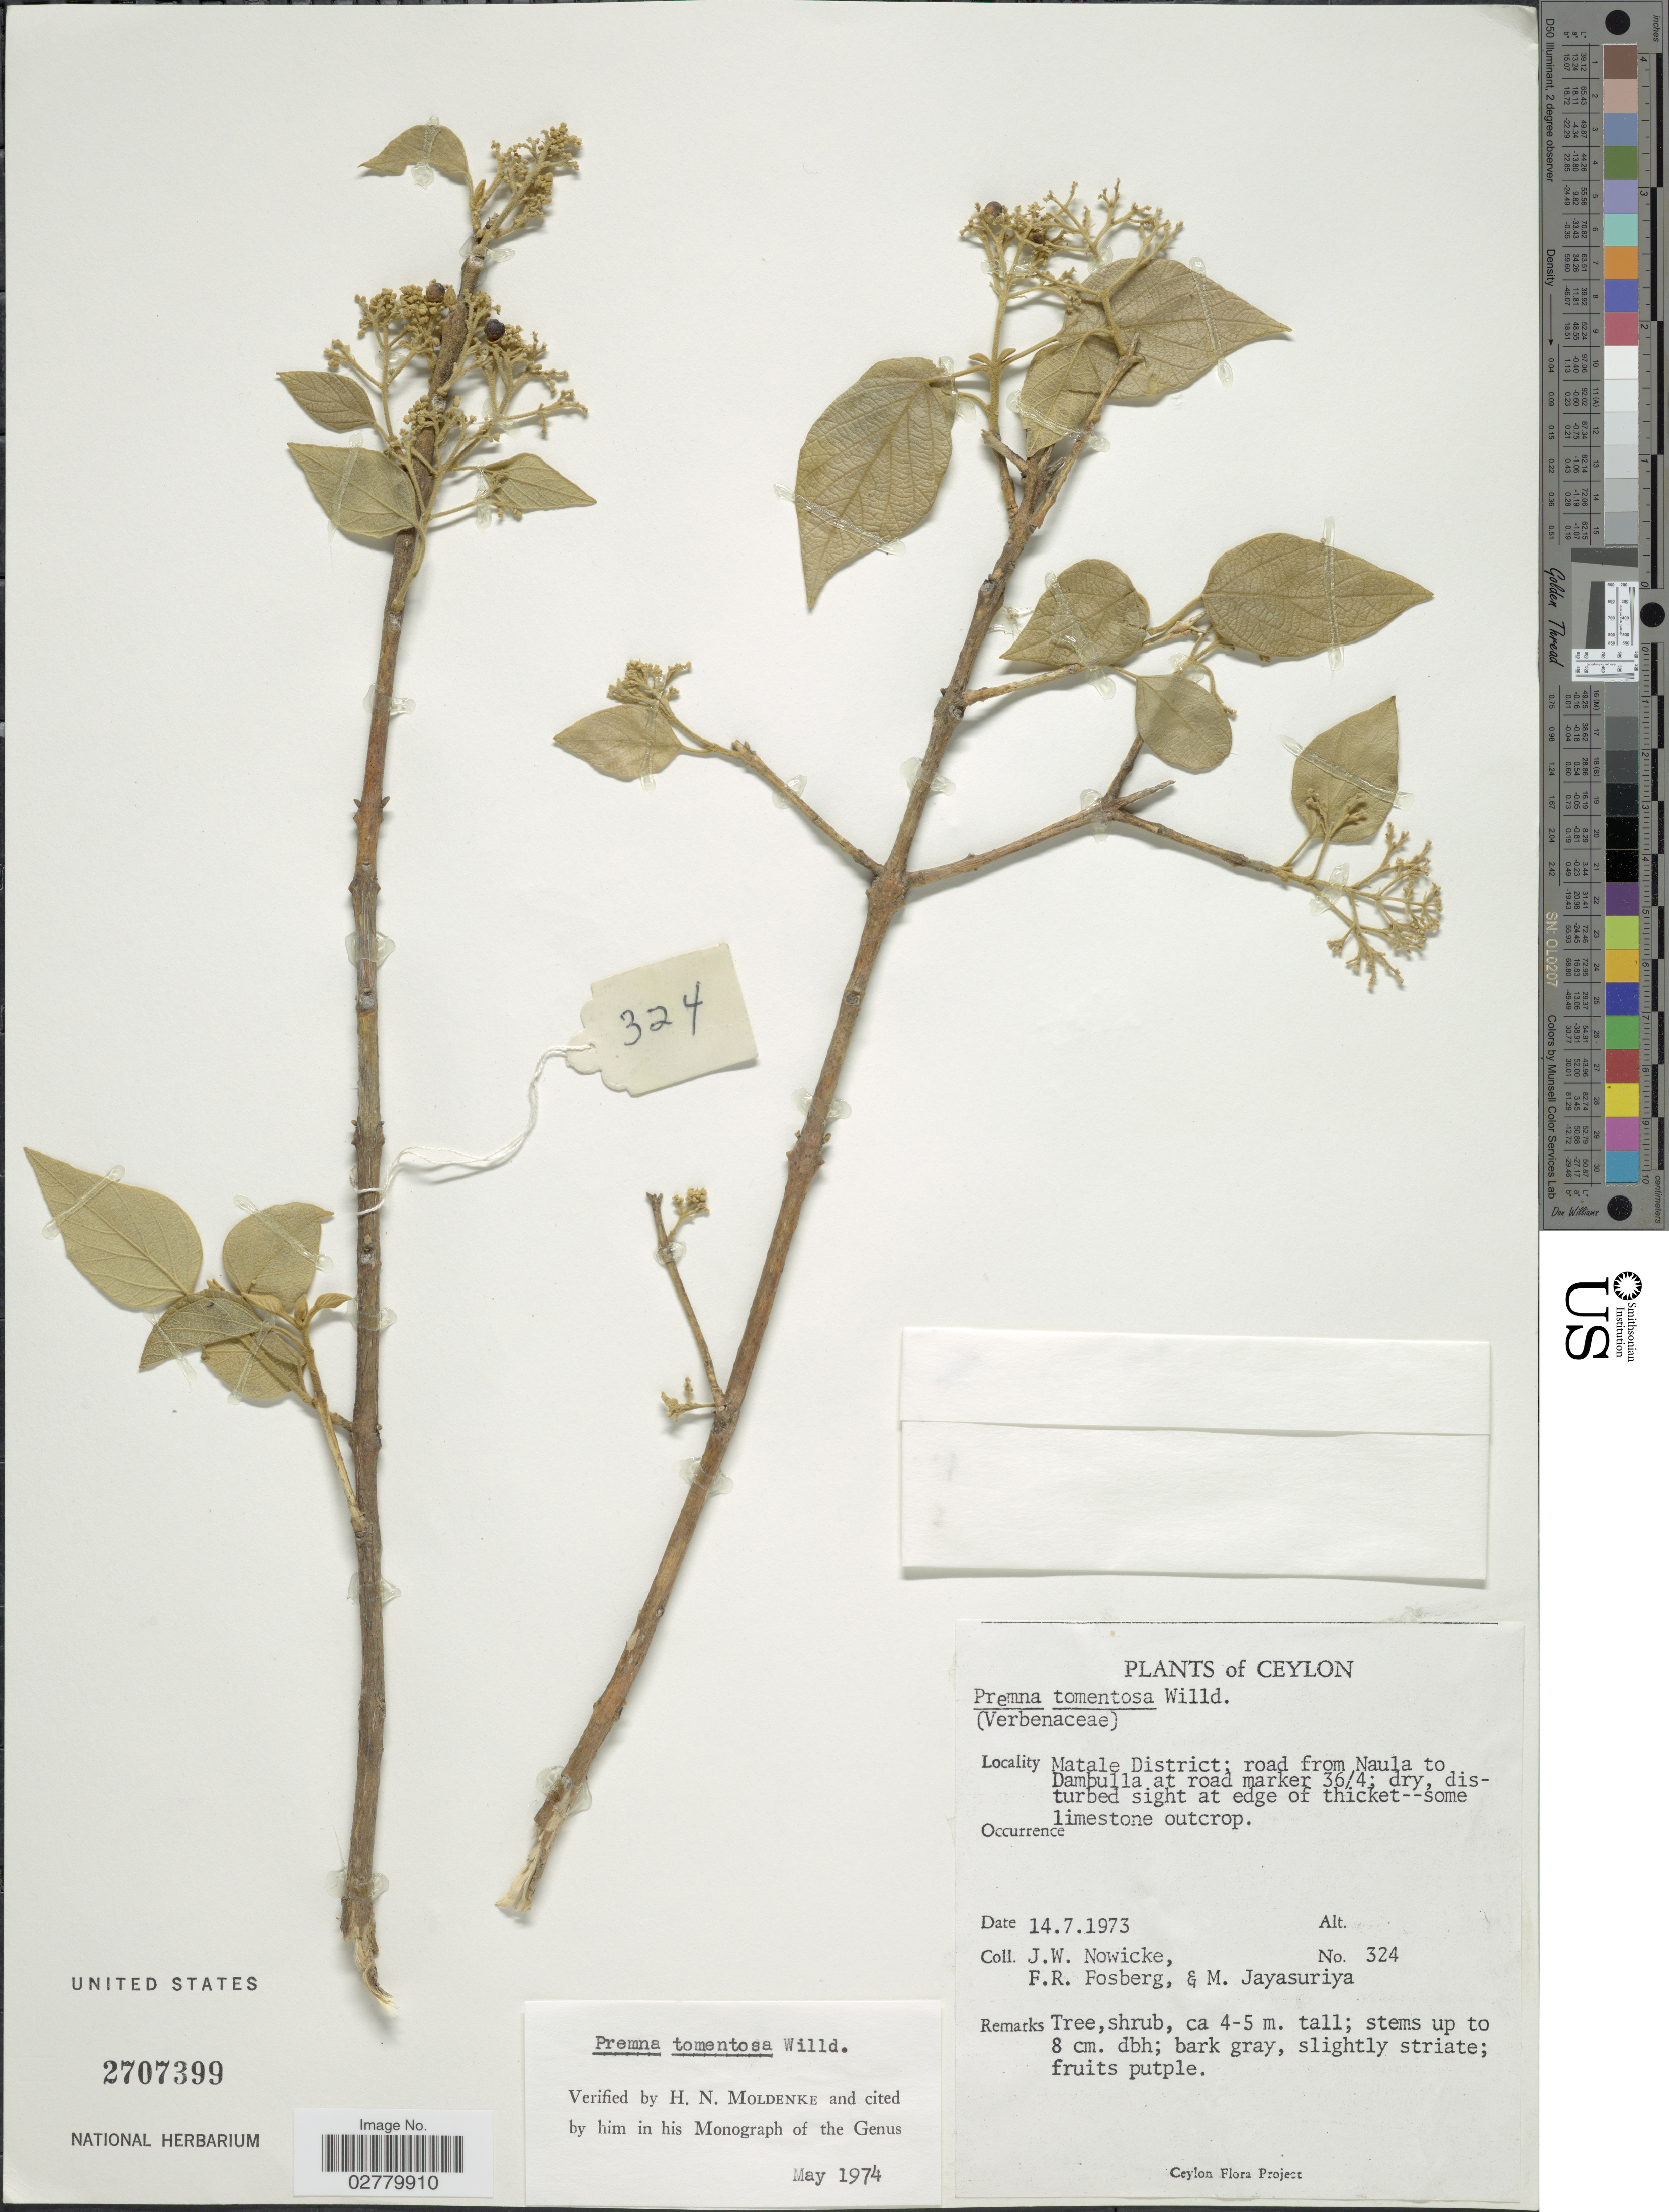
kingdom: Plantae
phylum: Tracheophyta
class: Magnoliopsida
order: Lamiales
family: Lamiaceae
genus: Premna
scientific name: Premna tomentosa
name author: Willd.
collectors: J. W. Nowicke, F. R. Fosberg & M. Jayasuriya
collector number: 324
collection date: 1973-07-14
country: Sri Lanka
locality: Ceylon. Matale District; road from Naula to Dambulla at road marker 36/4.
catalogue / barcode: US 2707399